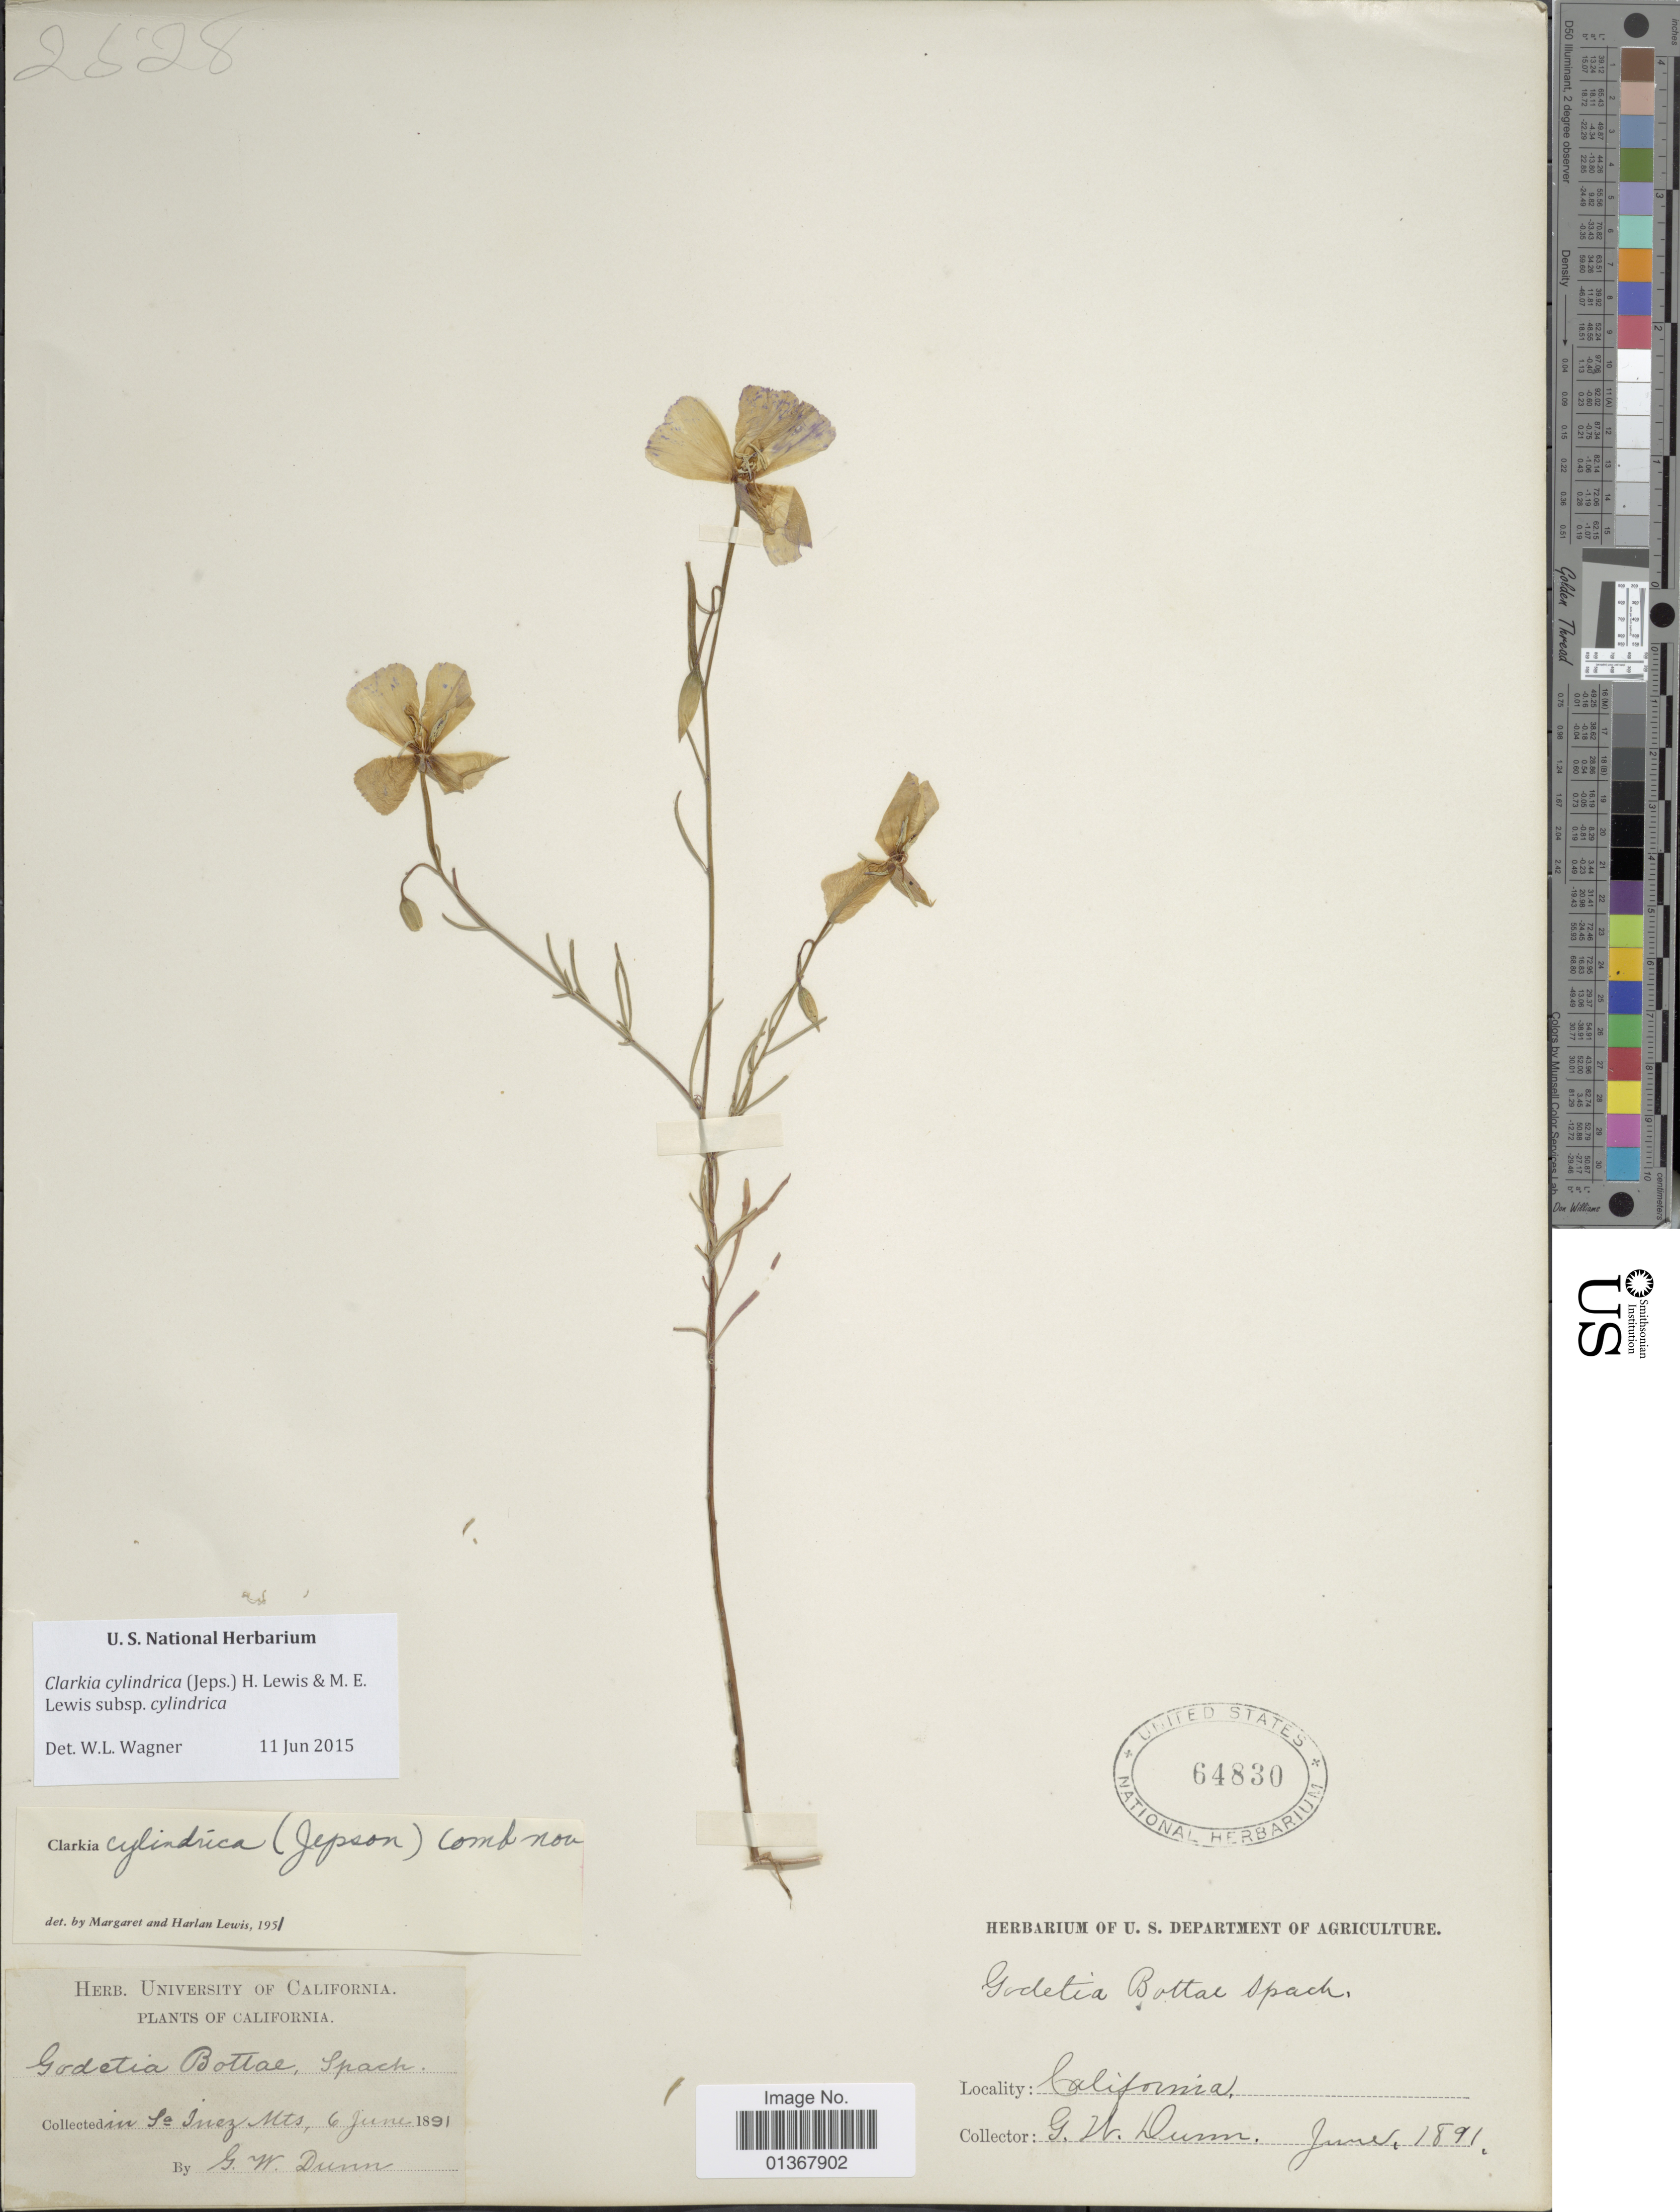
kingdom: Plantae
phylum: Tracheophyta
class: Magnoliopsida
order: Myrtales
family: Onagraceae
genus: Clarkia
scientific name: Clarkia cylindrica subsp. cylindrica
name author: (Jeps.) F. H. Lewis & M.R. Lewis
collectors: G. W.Dunn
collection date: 1891-06-06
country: United States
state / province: California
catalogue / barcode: US 64830